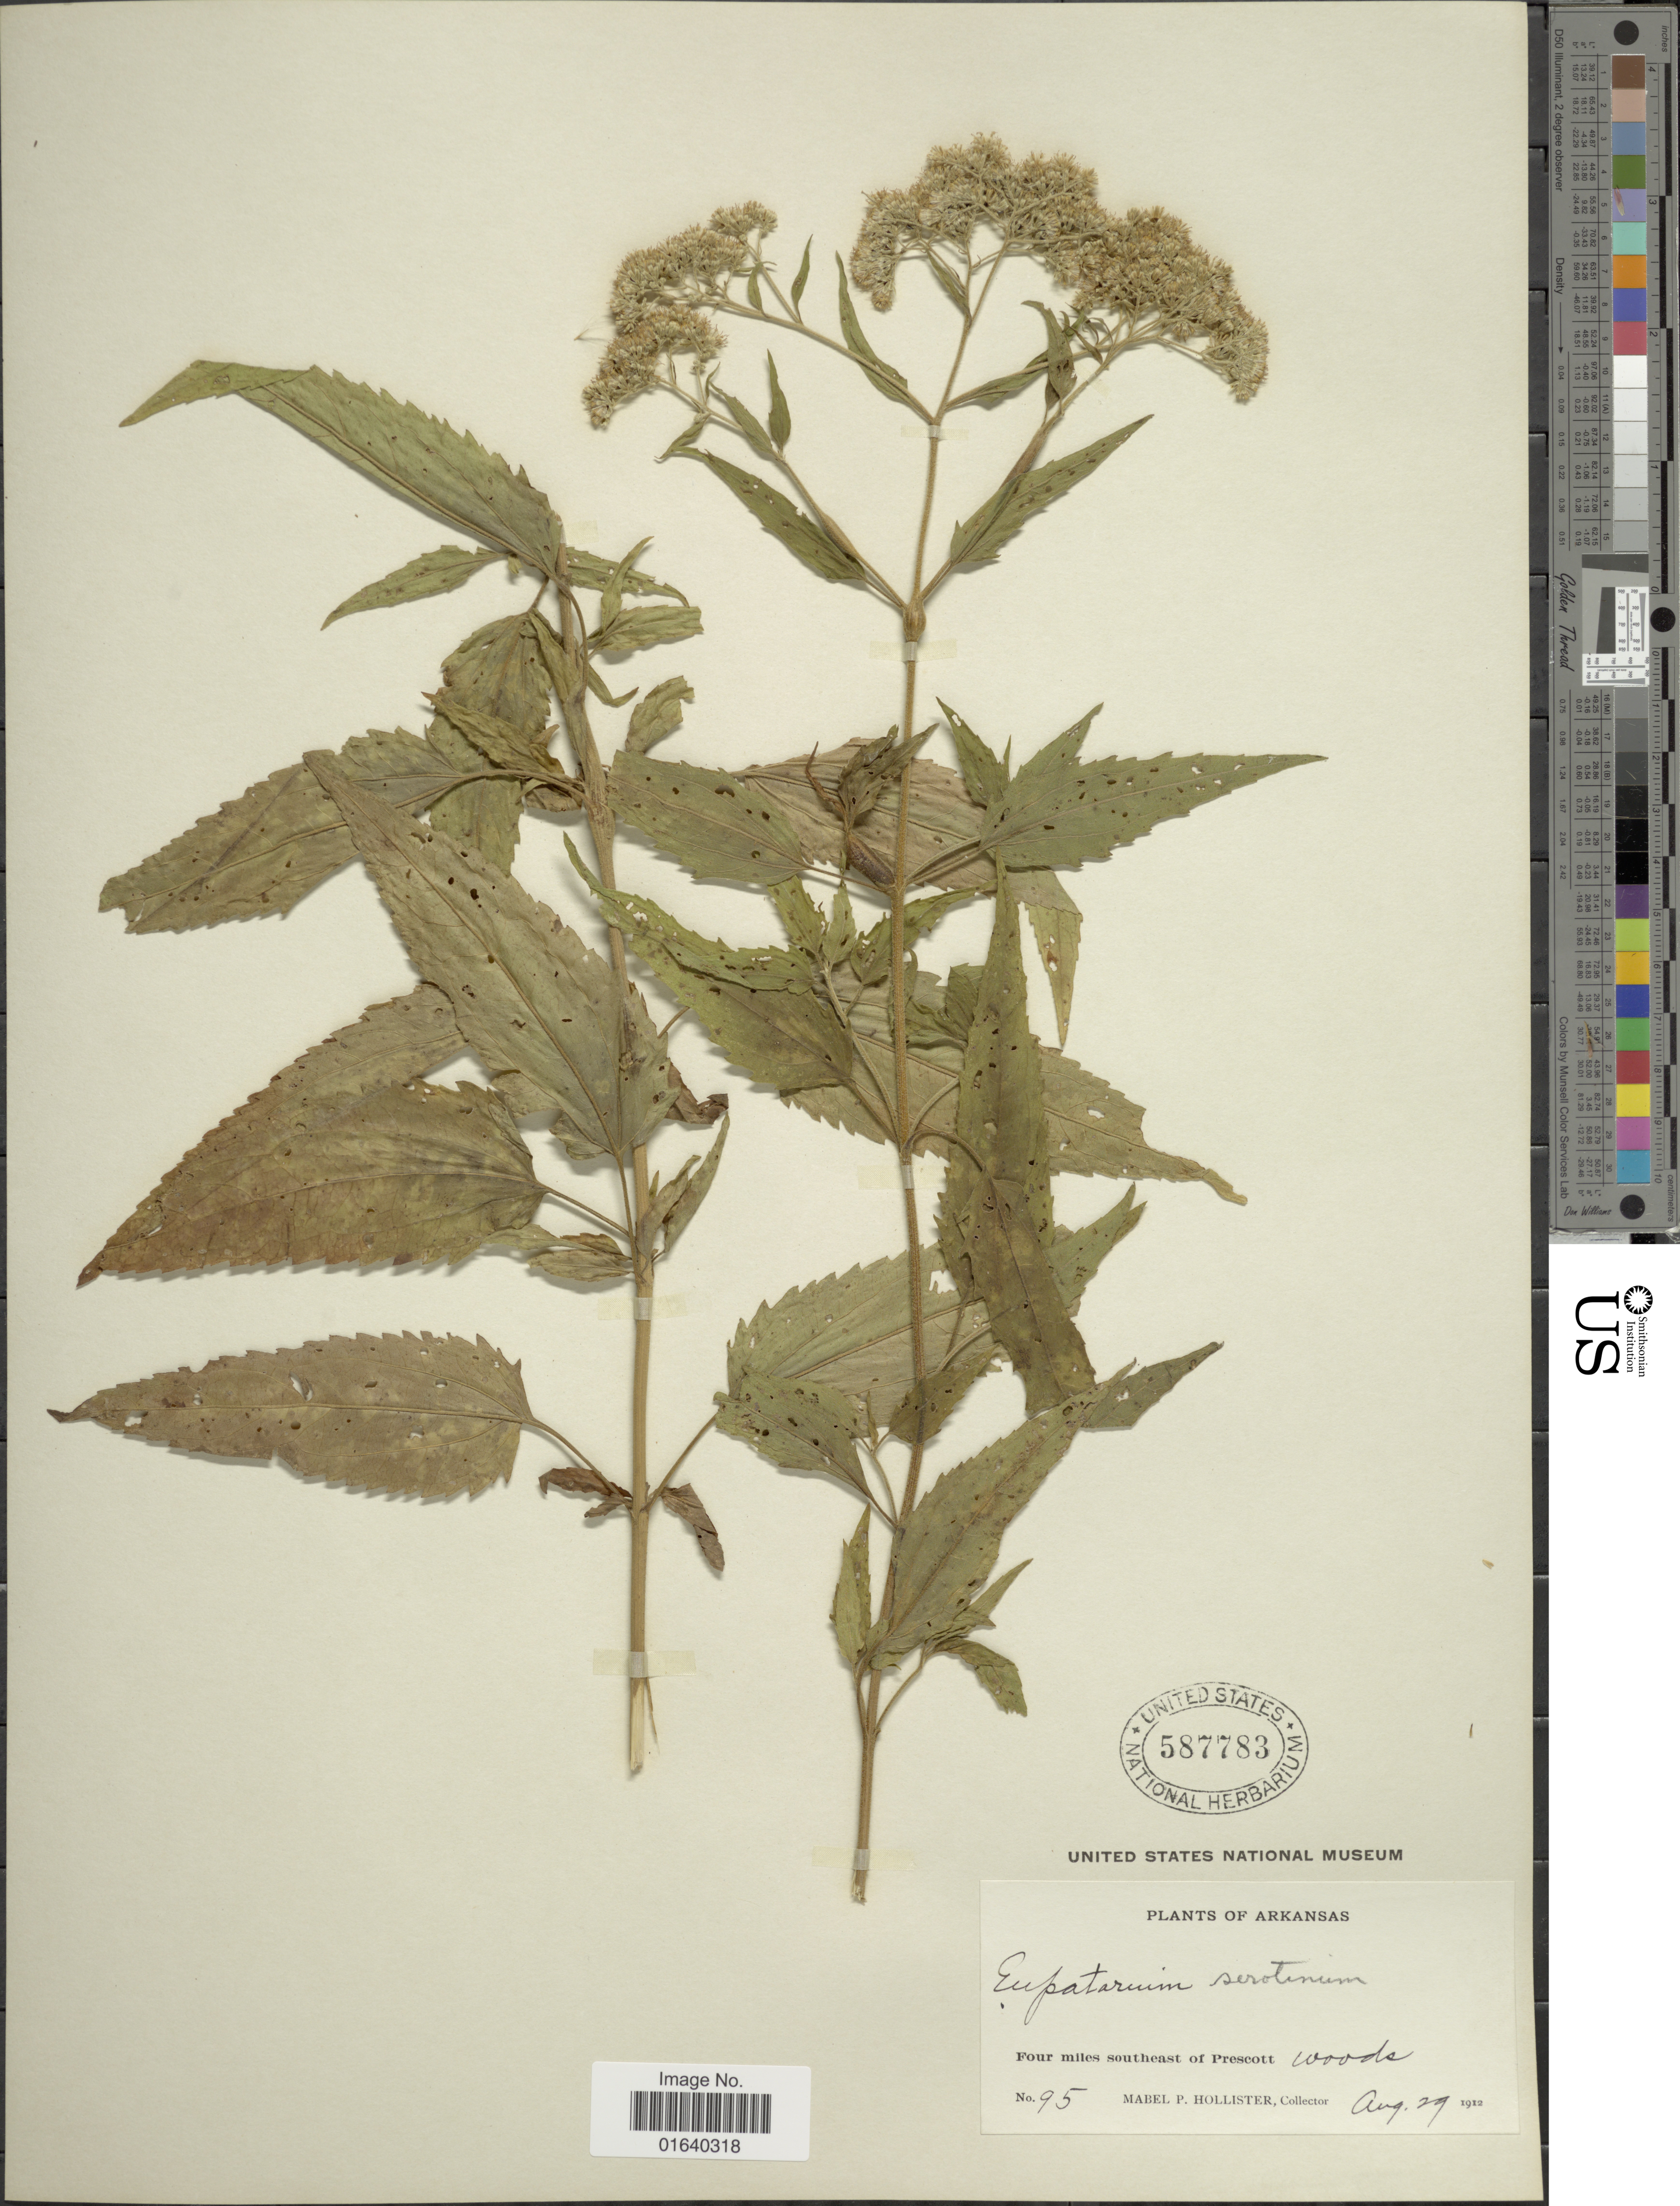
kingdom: Plantae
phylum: Tracheophyta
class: Magnoliopsida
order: Asterales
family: Asteraceae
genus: Eupatorium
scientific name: Eupatorium serotinum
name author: Michx.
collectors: M. Hollister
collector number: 95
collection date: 1912-08-29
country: United States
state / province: Arkansas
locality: Four miles southeast of Prescott woods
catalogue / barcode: US 587783